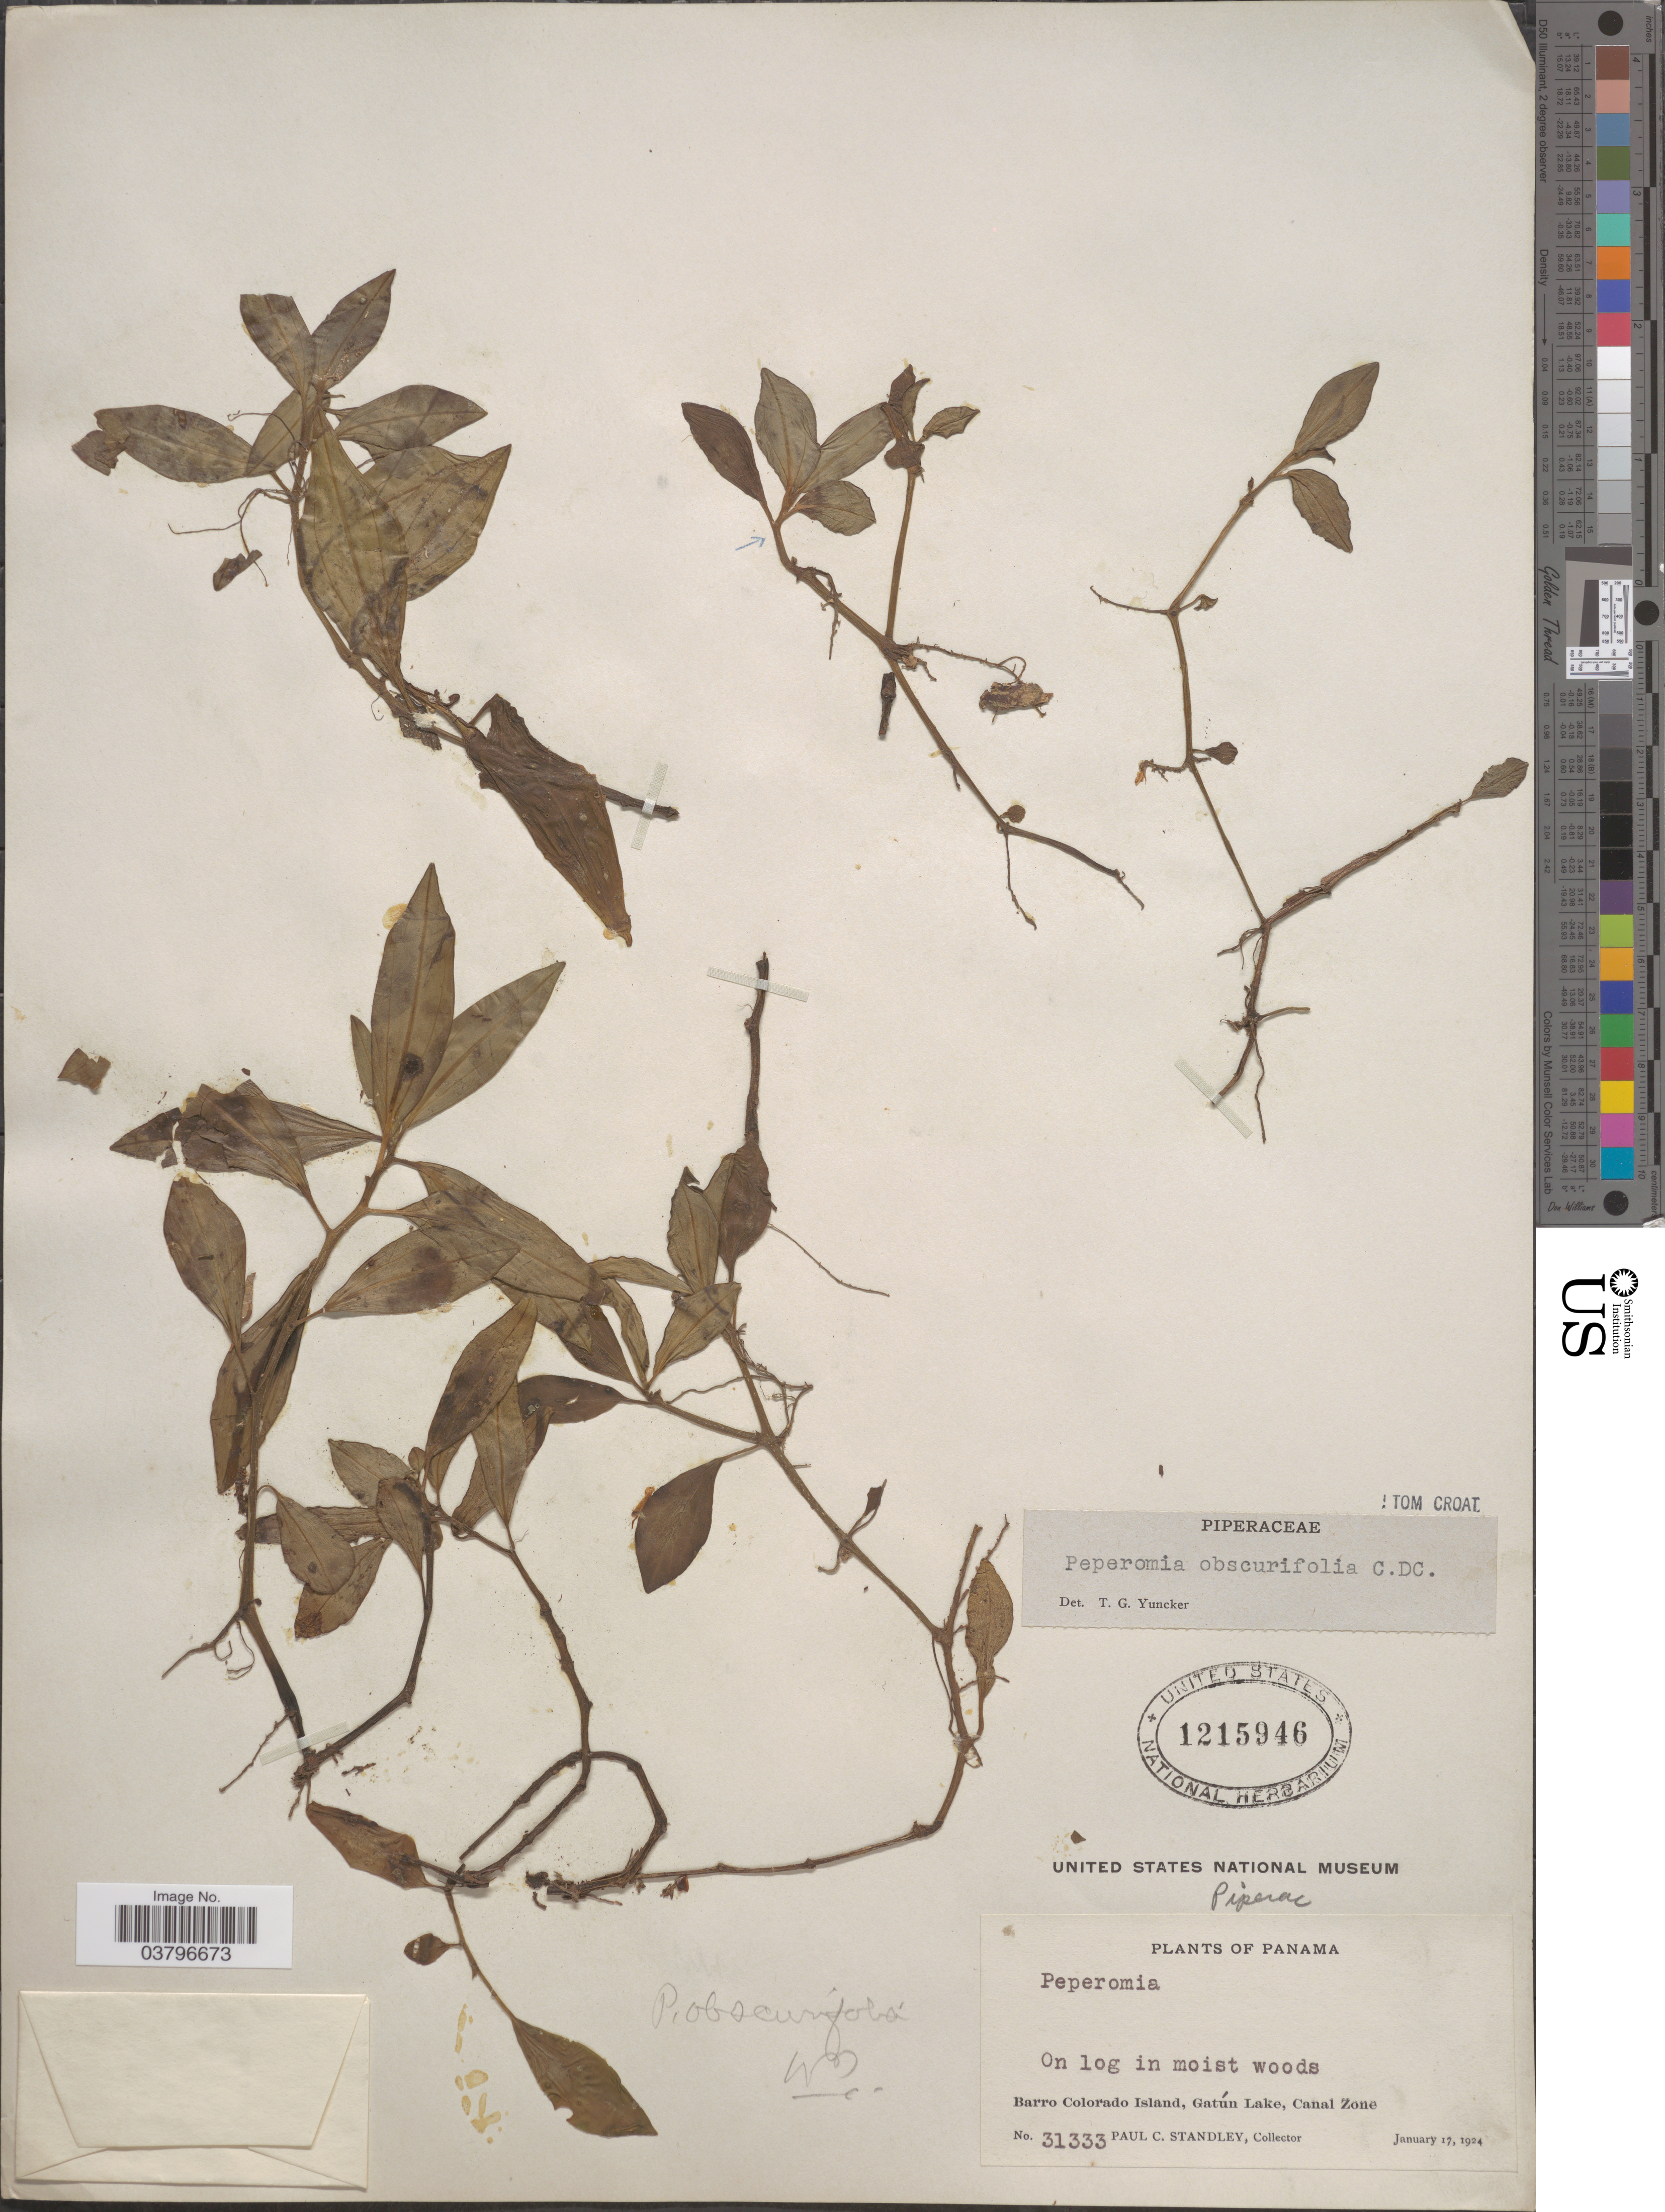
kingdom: Plantae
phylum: Tracheophyta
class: Magnoliopsida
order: Piperales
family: Piperaceae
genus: Peperomia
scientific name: Peperomia obscurifolia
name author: C. DC.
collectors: P. C. Standley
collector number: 31333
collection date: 1924-01-17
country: Panama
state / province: Panamá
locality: Barro Colorado Island, Gatún Lake, Canal Zone.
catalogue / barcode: US 1215946